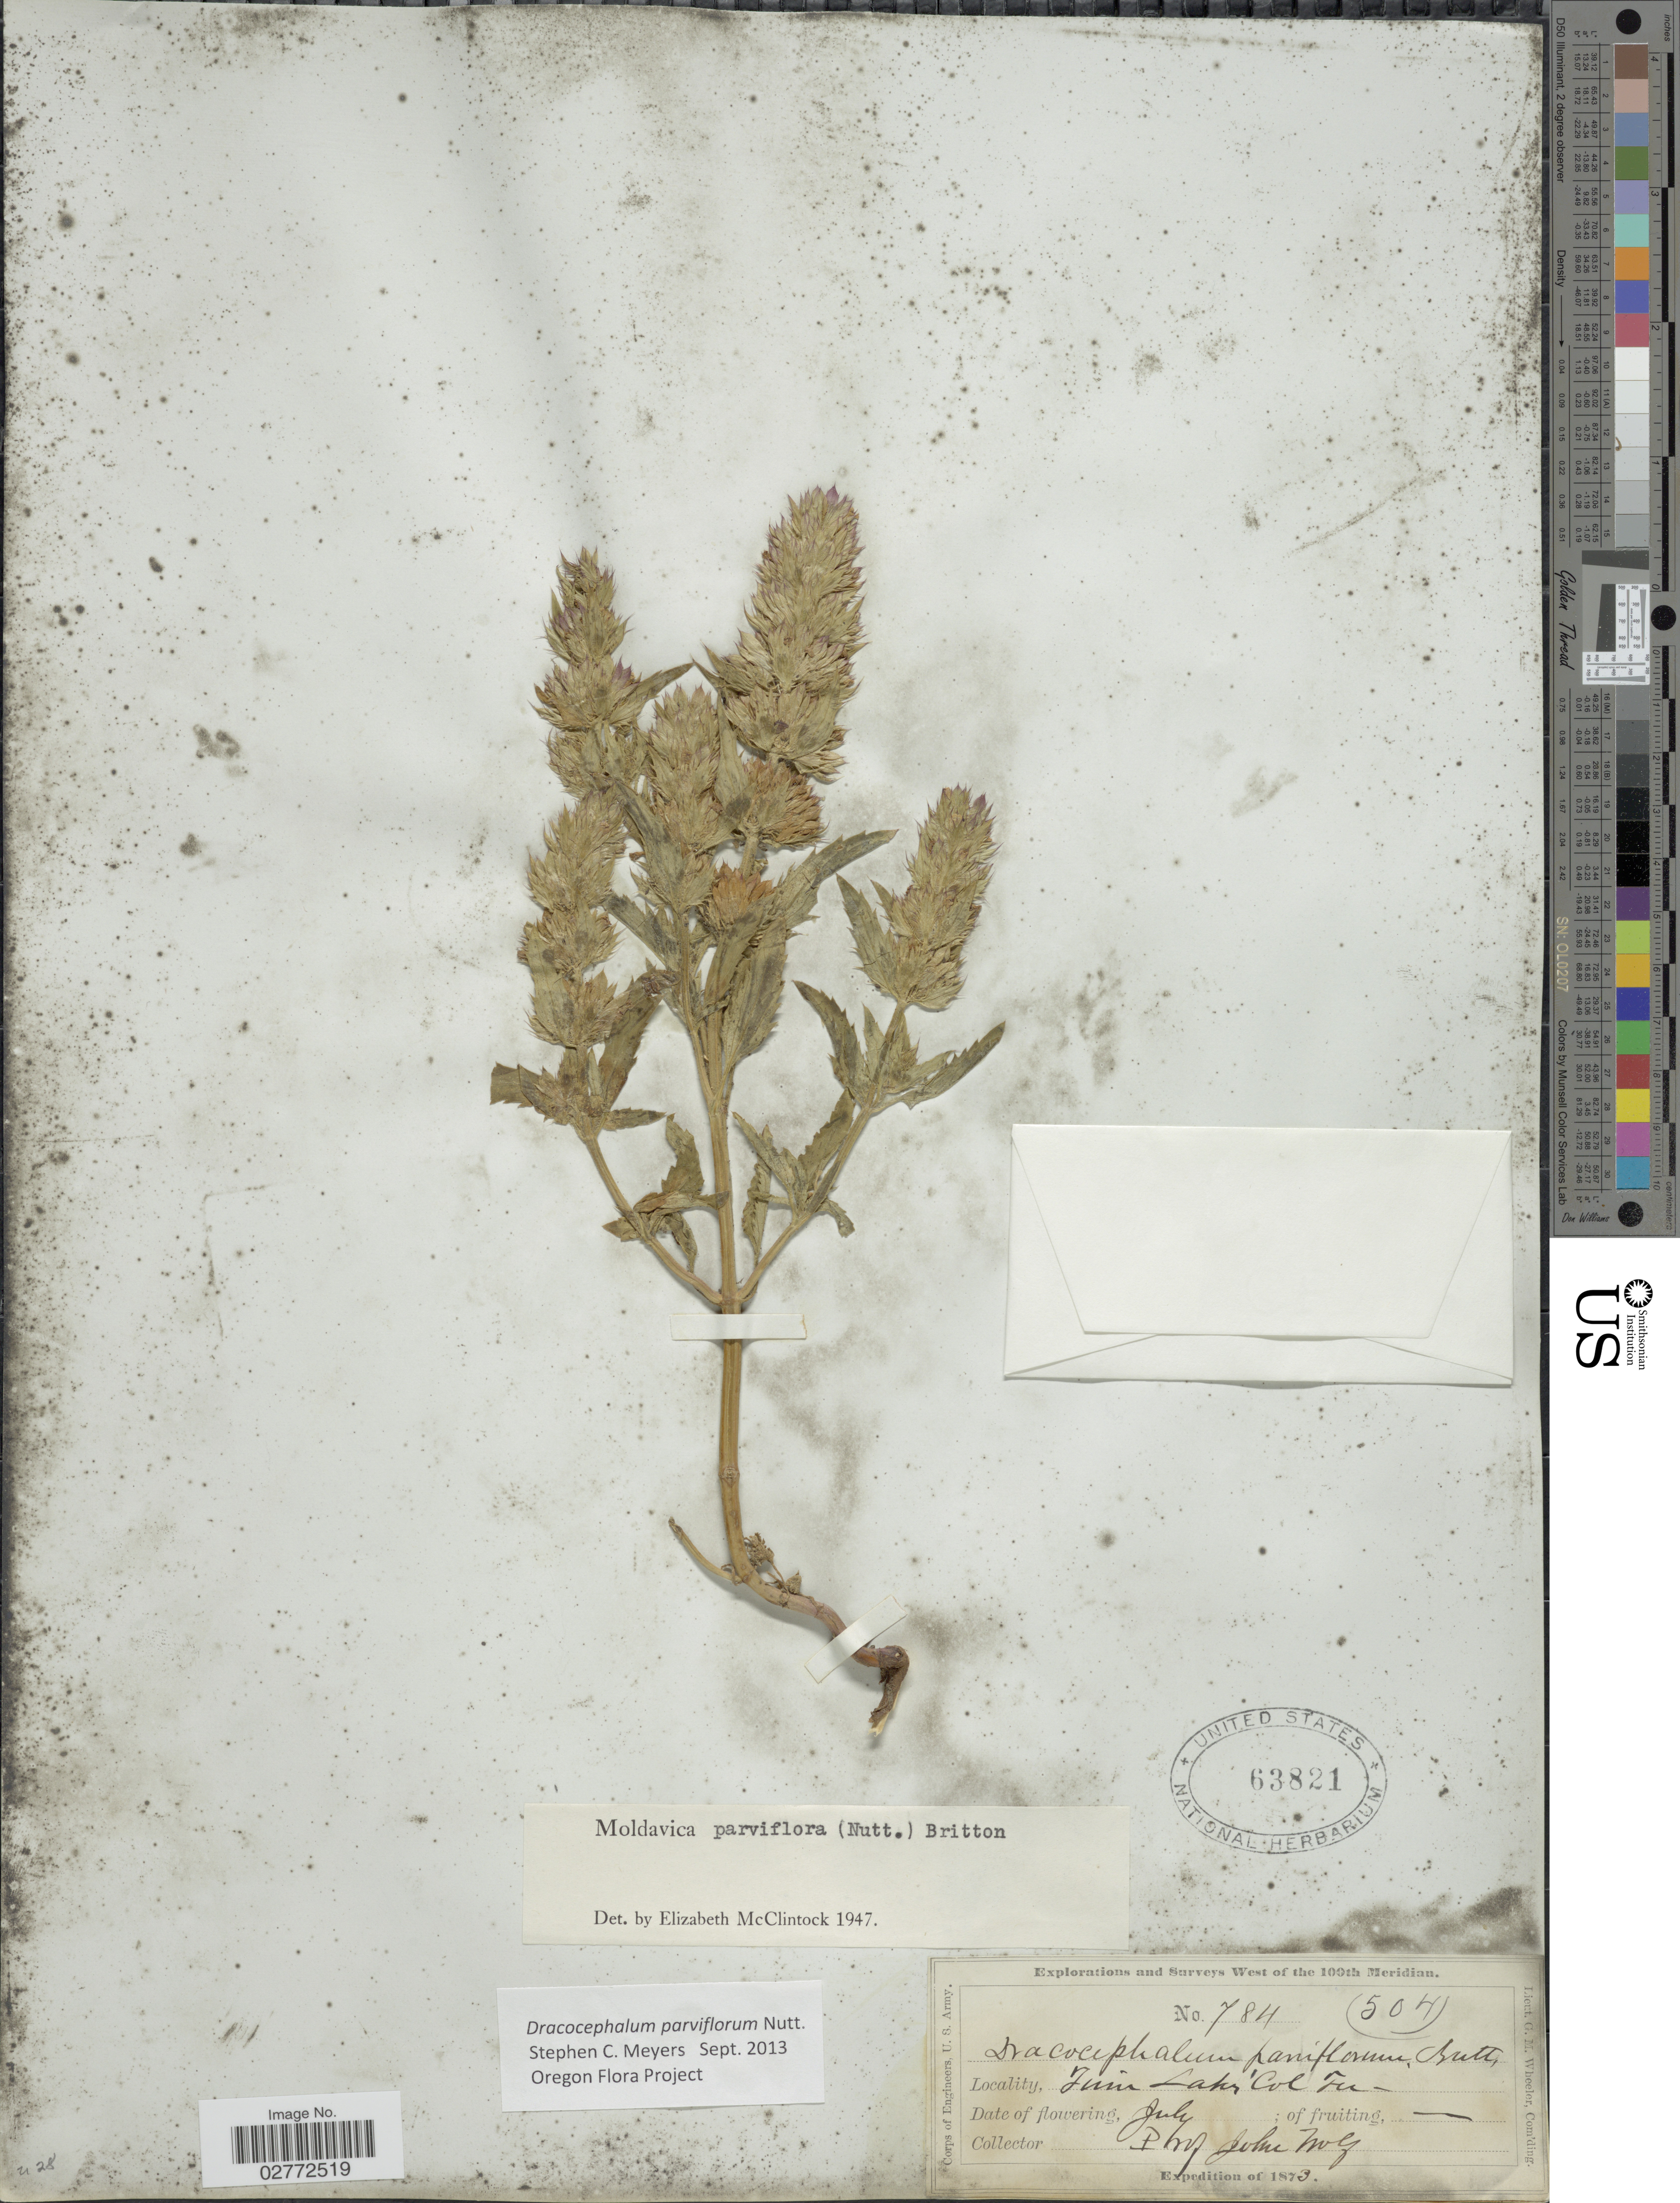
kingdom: Plantae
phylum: Tracheophyta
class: Magnoliopsida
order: Lamiales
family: Lamiaceae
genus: Dracocephalum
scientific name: Dracocephalum parviflorum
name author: Nutt.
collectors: J. Wolf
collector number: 784(504)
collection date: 1873-07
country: United States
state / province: Colorado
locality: Twin Lake Col. Ter. West of the 100th Meridian.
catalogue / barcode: US 63821